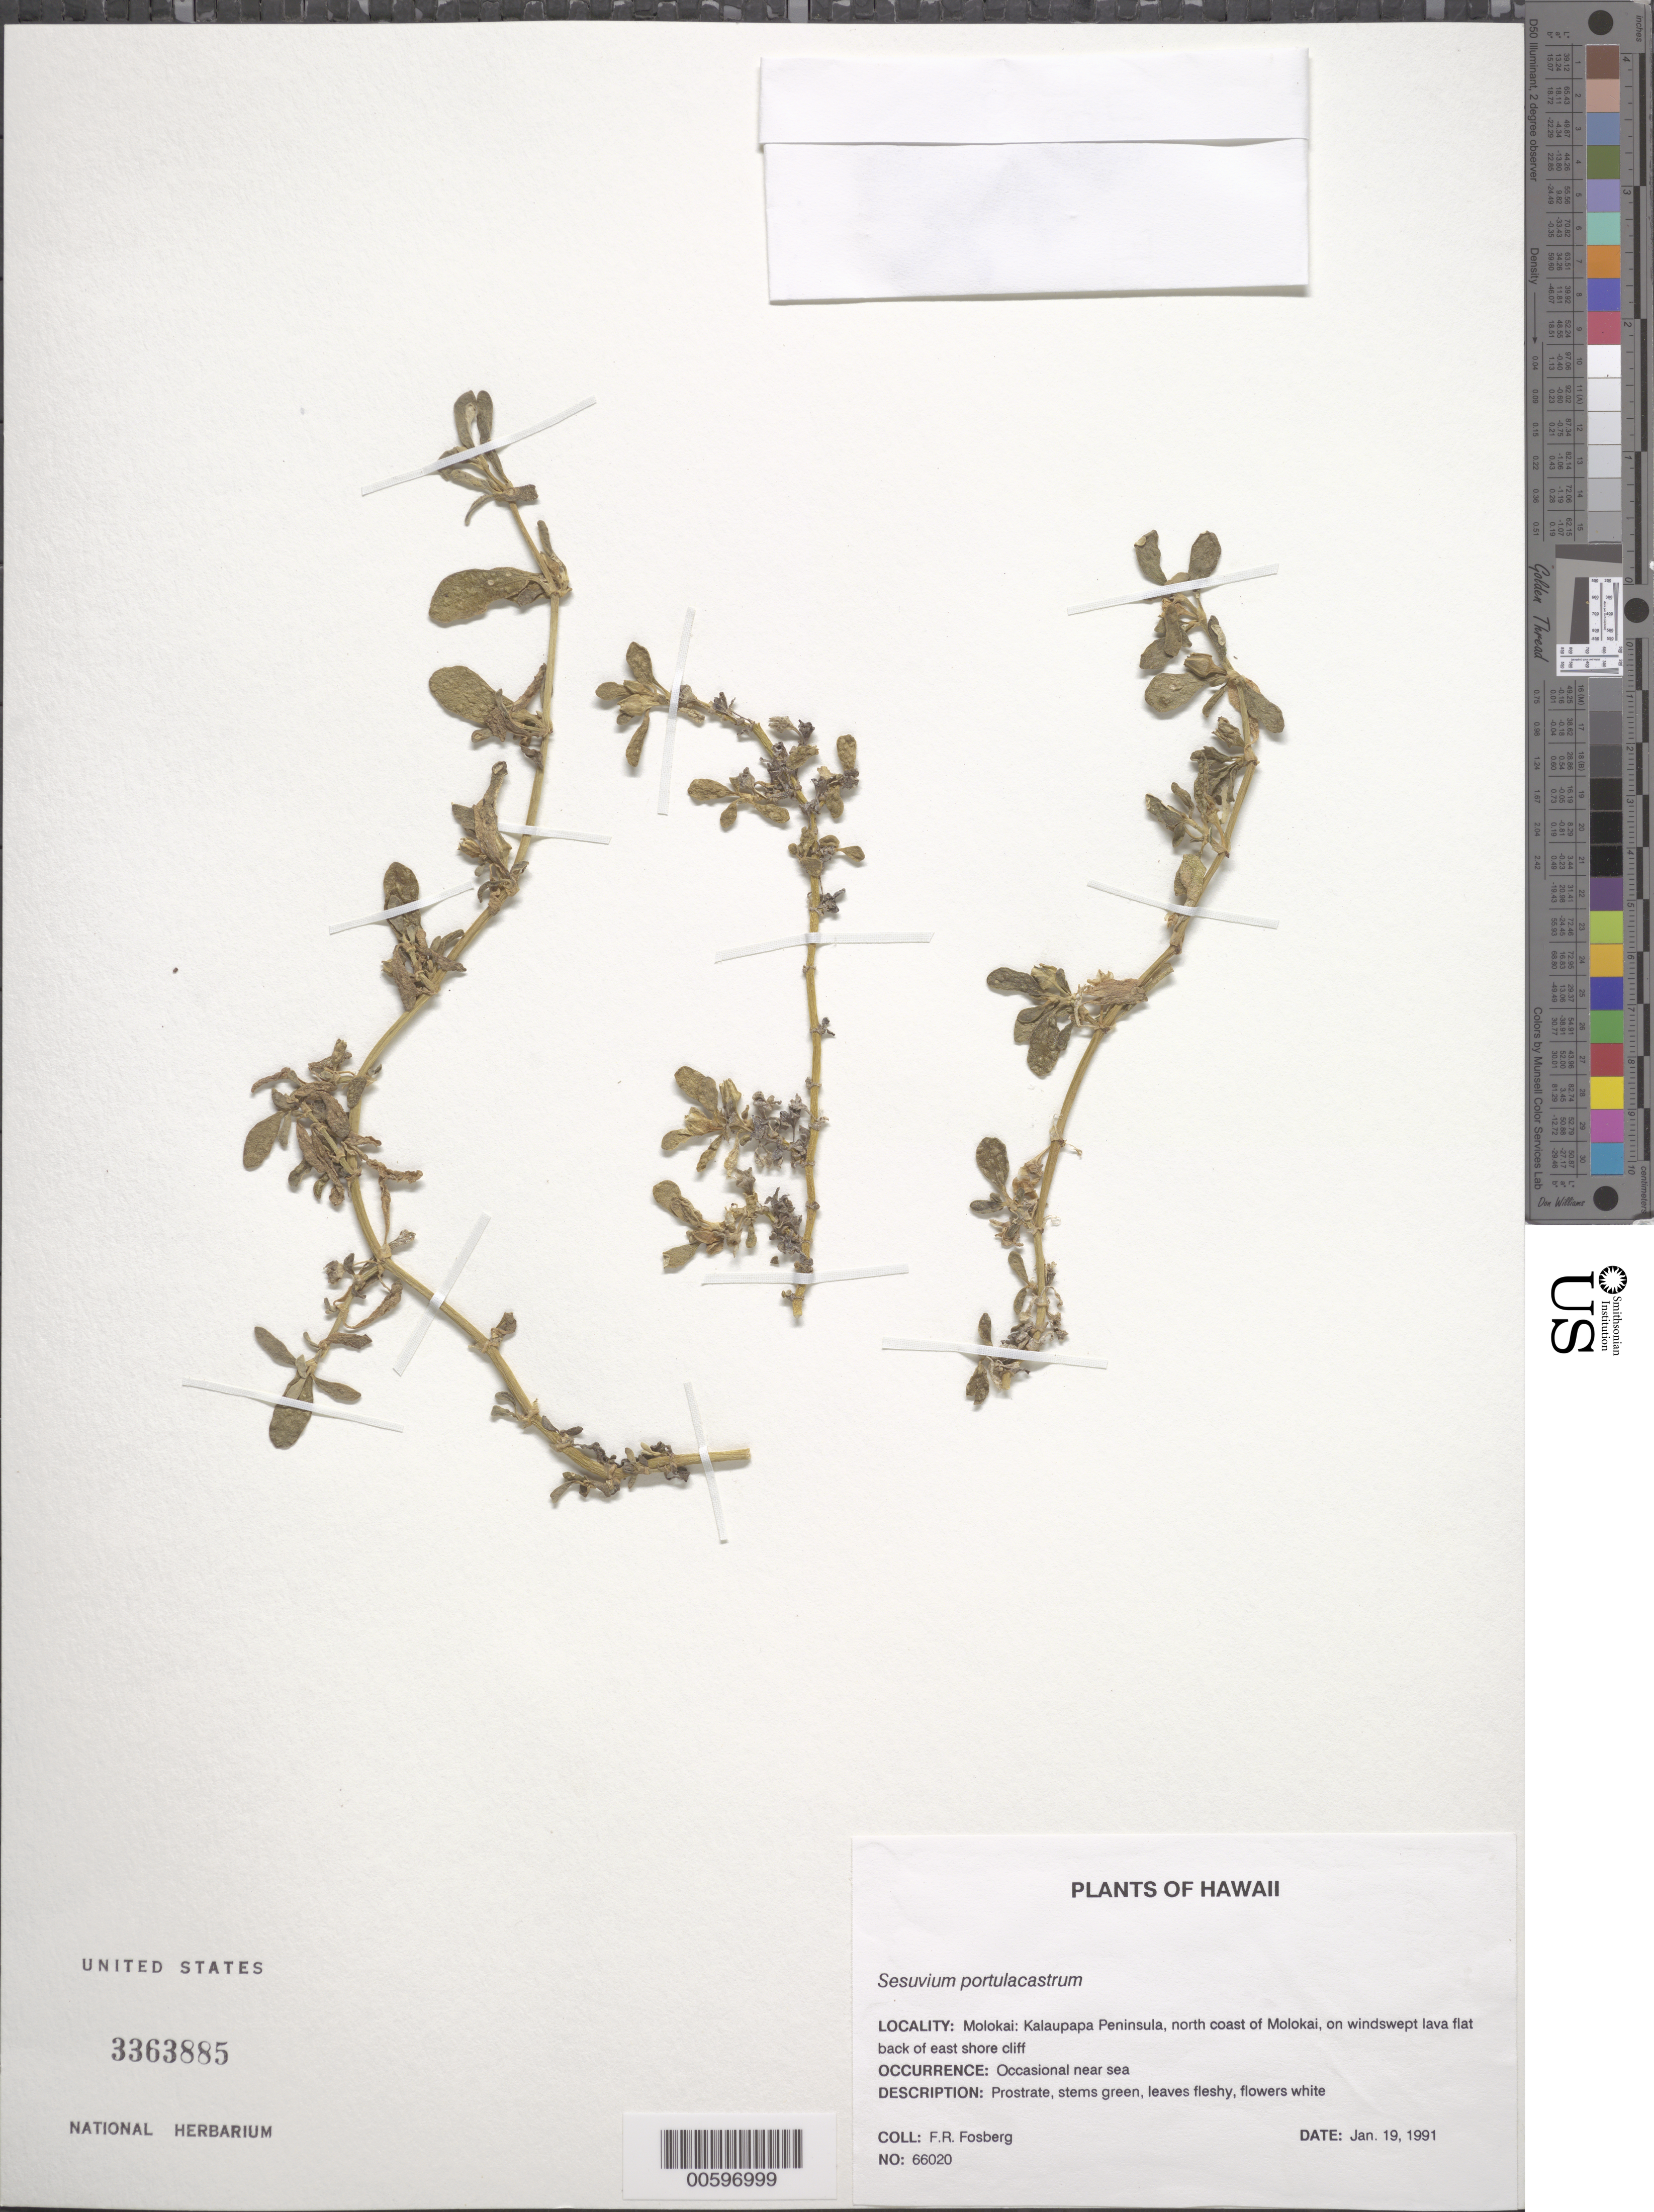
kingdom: Plantae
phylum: Tracheophyta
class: Magnoliopsida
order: Caryophyllales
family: Aizoaceae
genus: Sesuvium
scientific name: Sesuvium portulacastrum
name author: (L.) L.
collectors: F. R. Fosberg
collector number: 66020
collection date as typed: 19 Jan 1991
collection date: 1991-01-19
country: United States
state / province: Hawaii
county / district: Maui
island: Moloka'i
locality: Kalaupapa Peninsula, N coast of Molokai, E shore cliff.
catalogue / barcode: US 3363885